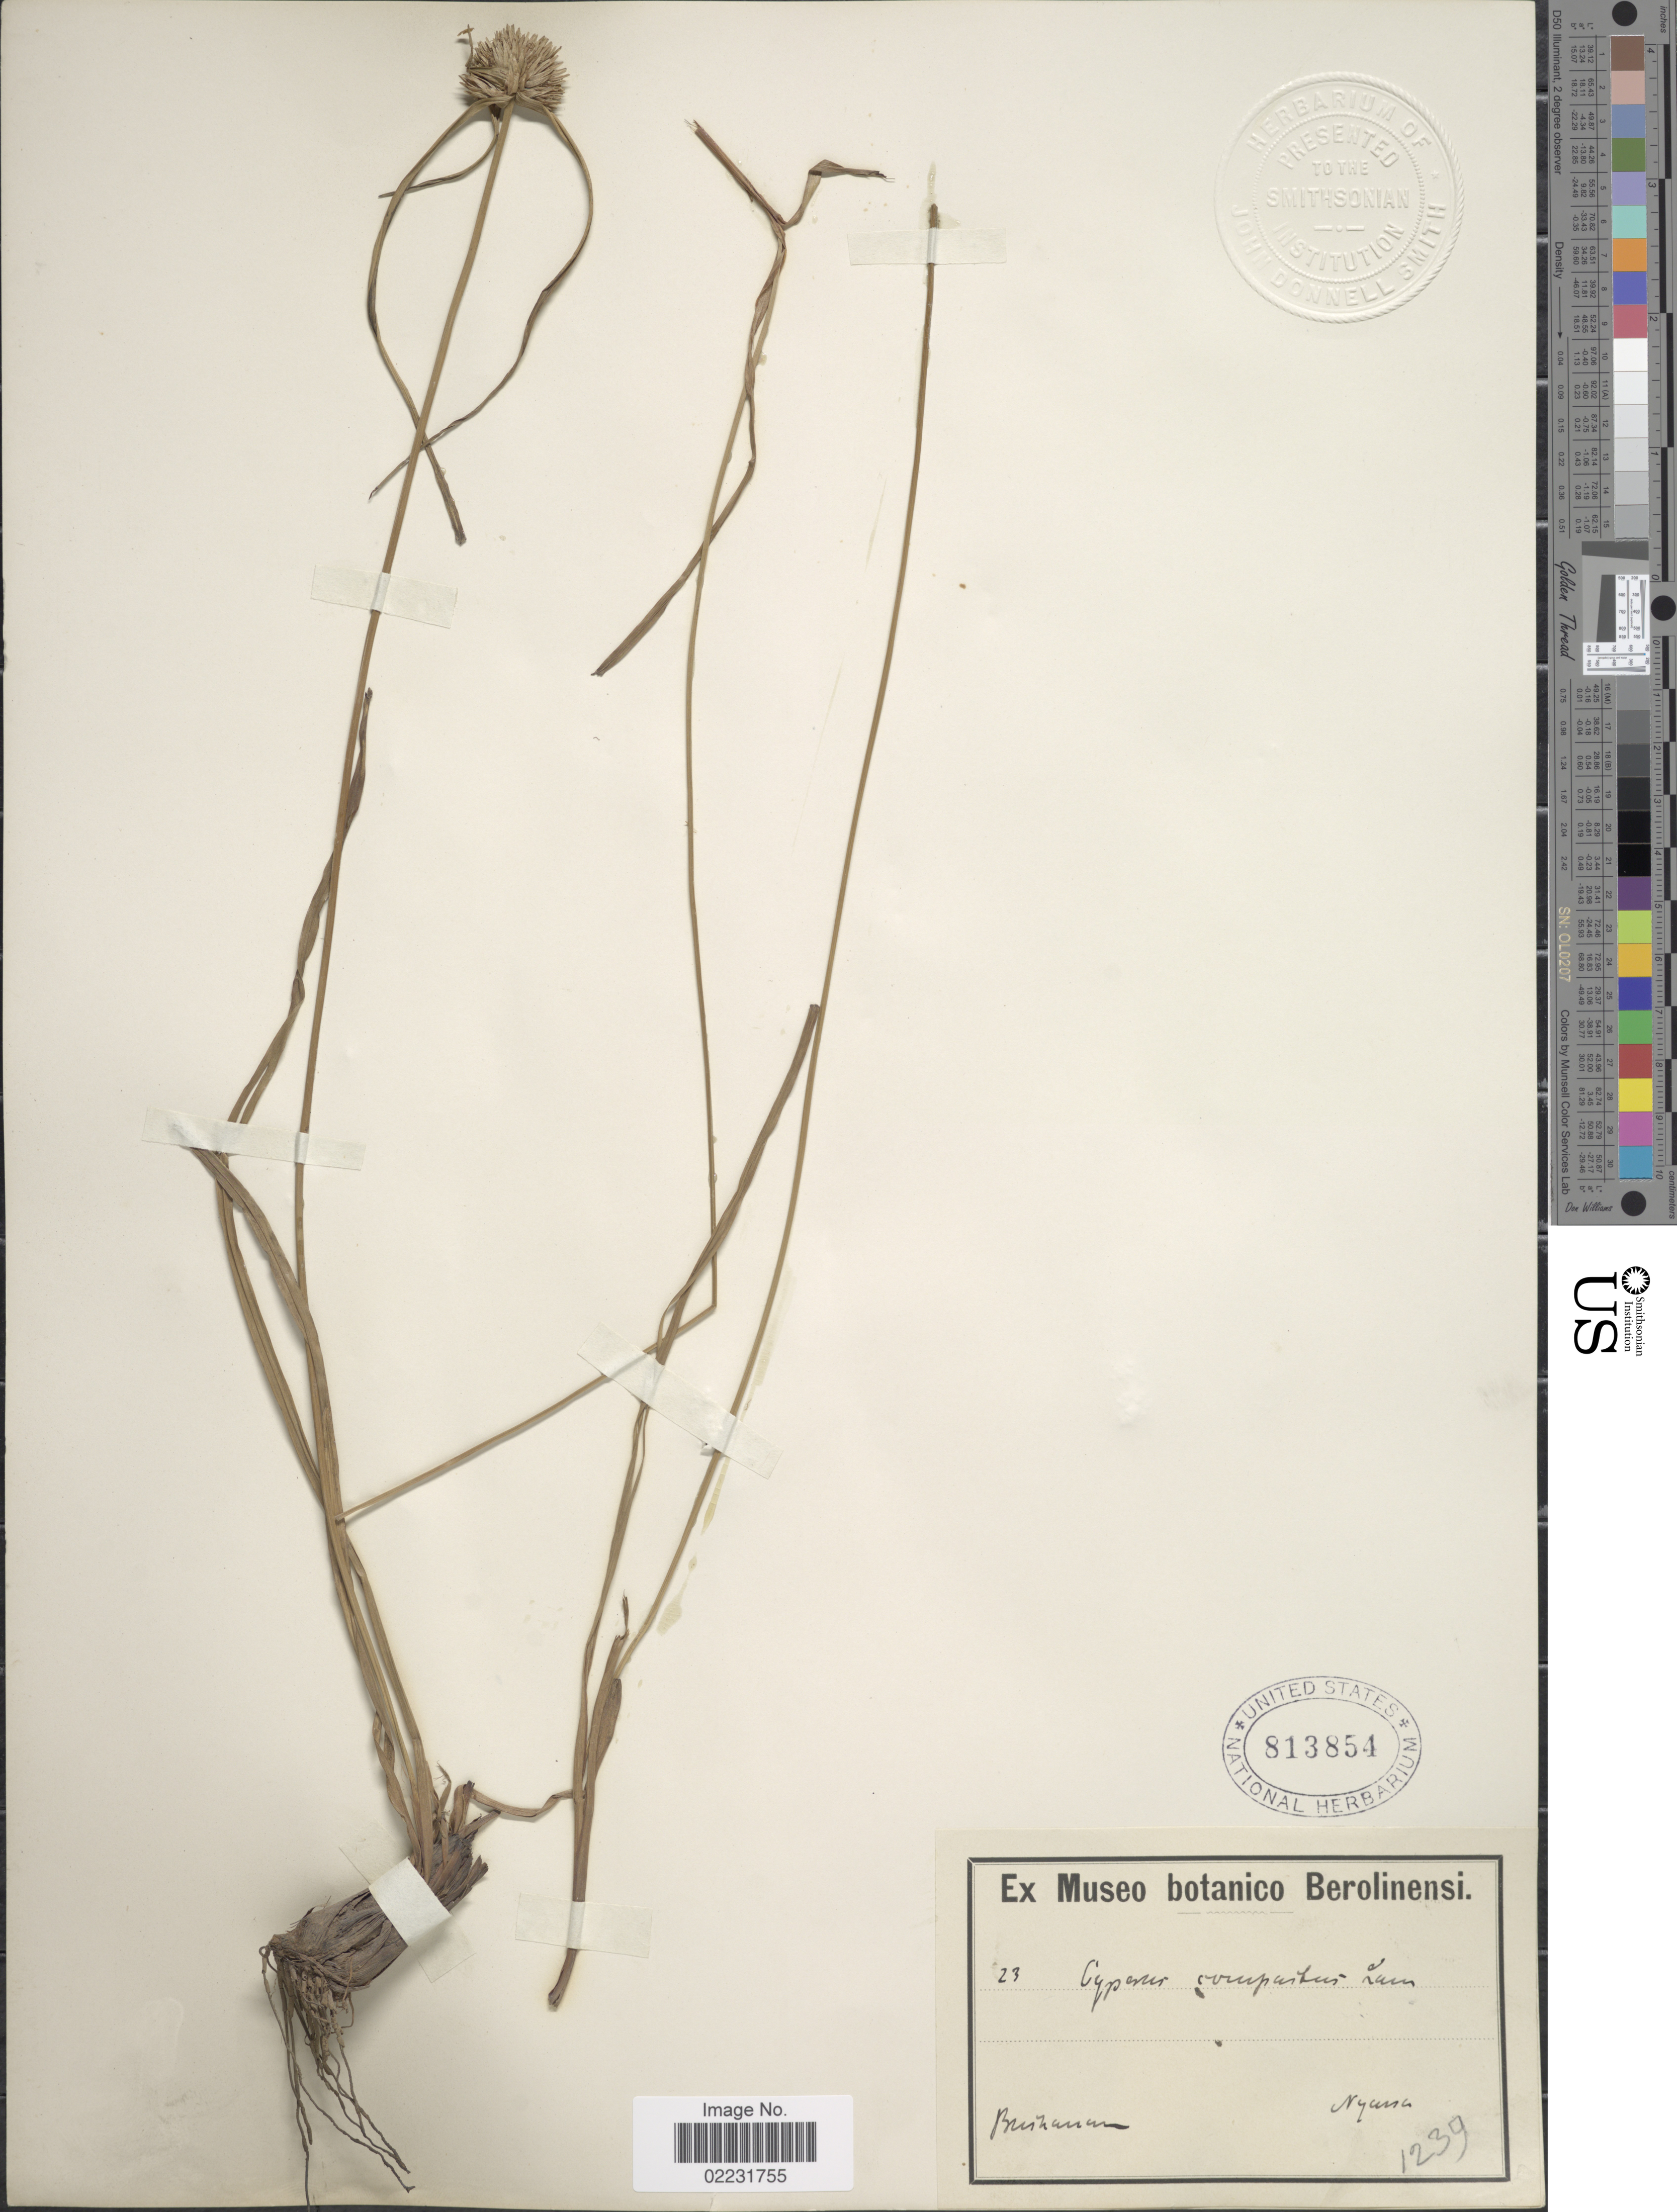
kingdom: Plantae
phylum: Tracheophyta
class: Liliopsida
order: Poales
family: Cyperaceae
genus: Cyperus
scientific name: Cyperus obtusiflorus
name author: Vahl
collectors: -. Buchanan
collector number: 23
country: Malawi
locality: Nyassa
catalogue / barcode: US 813854